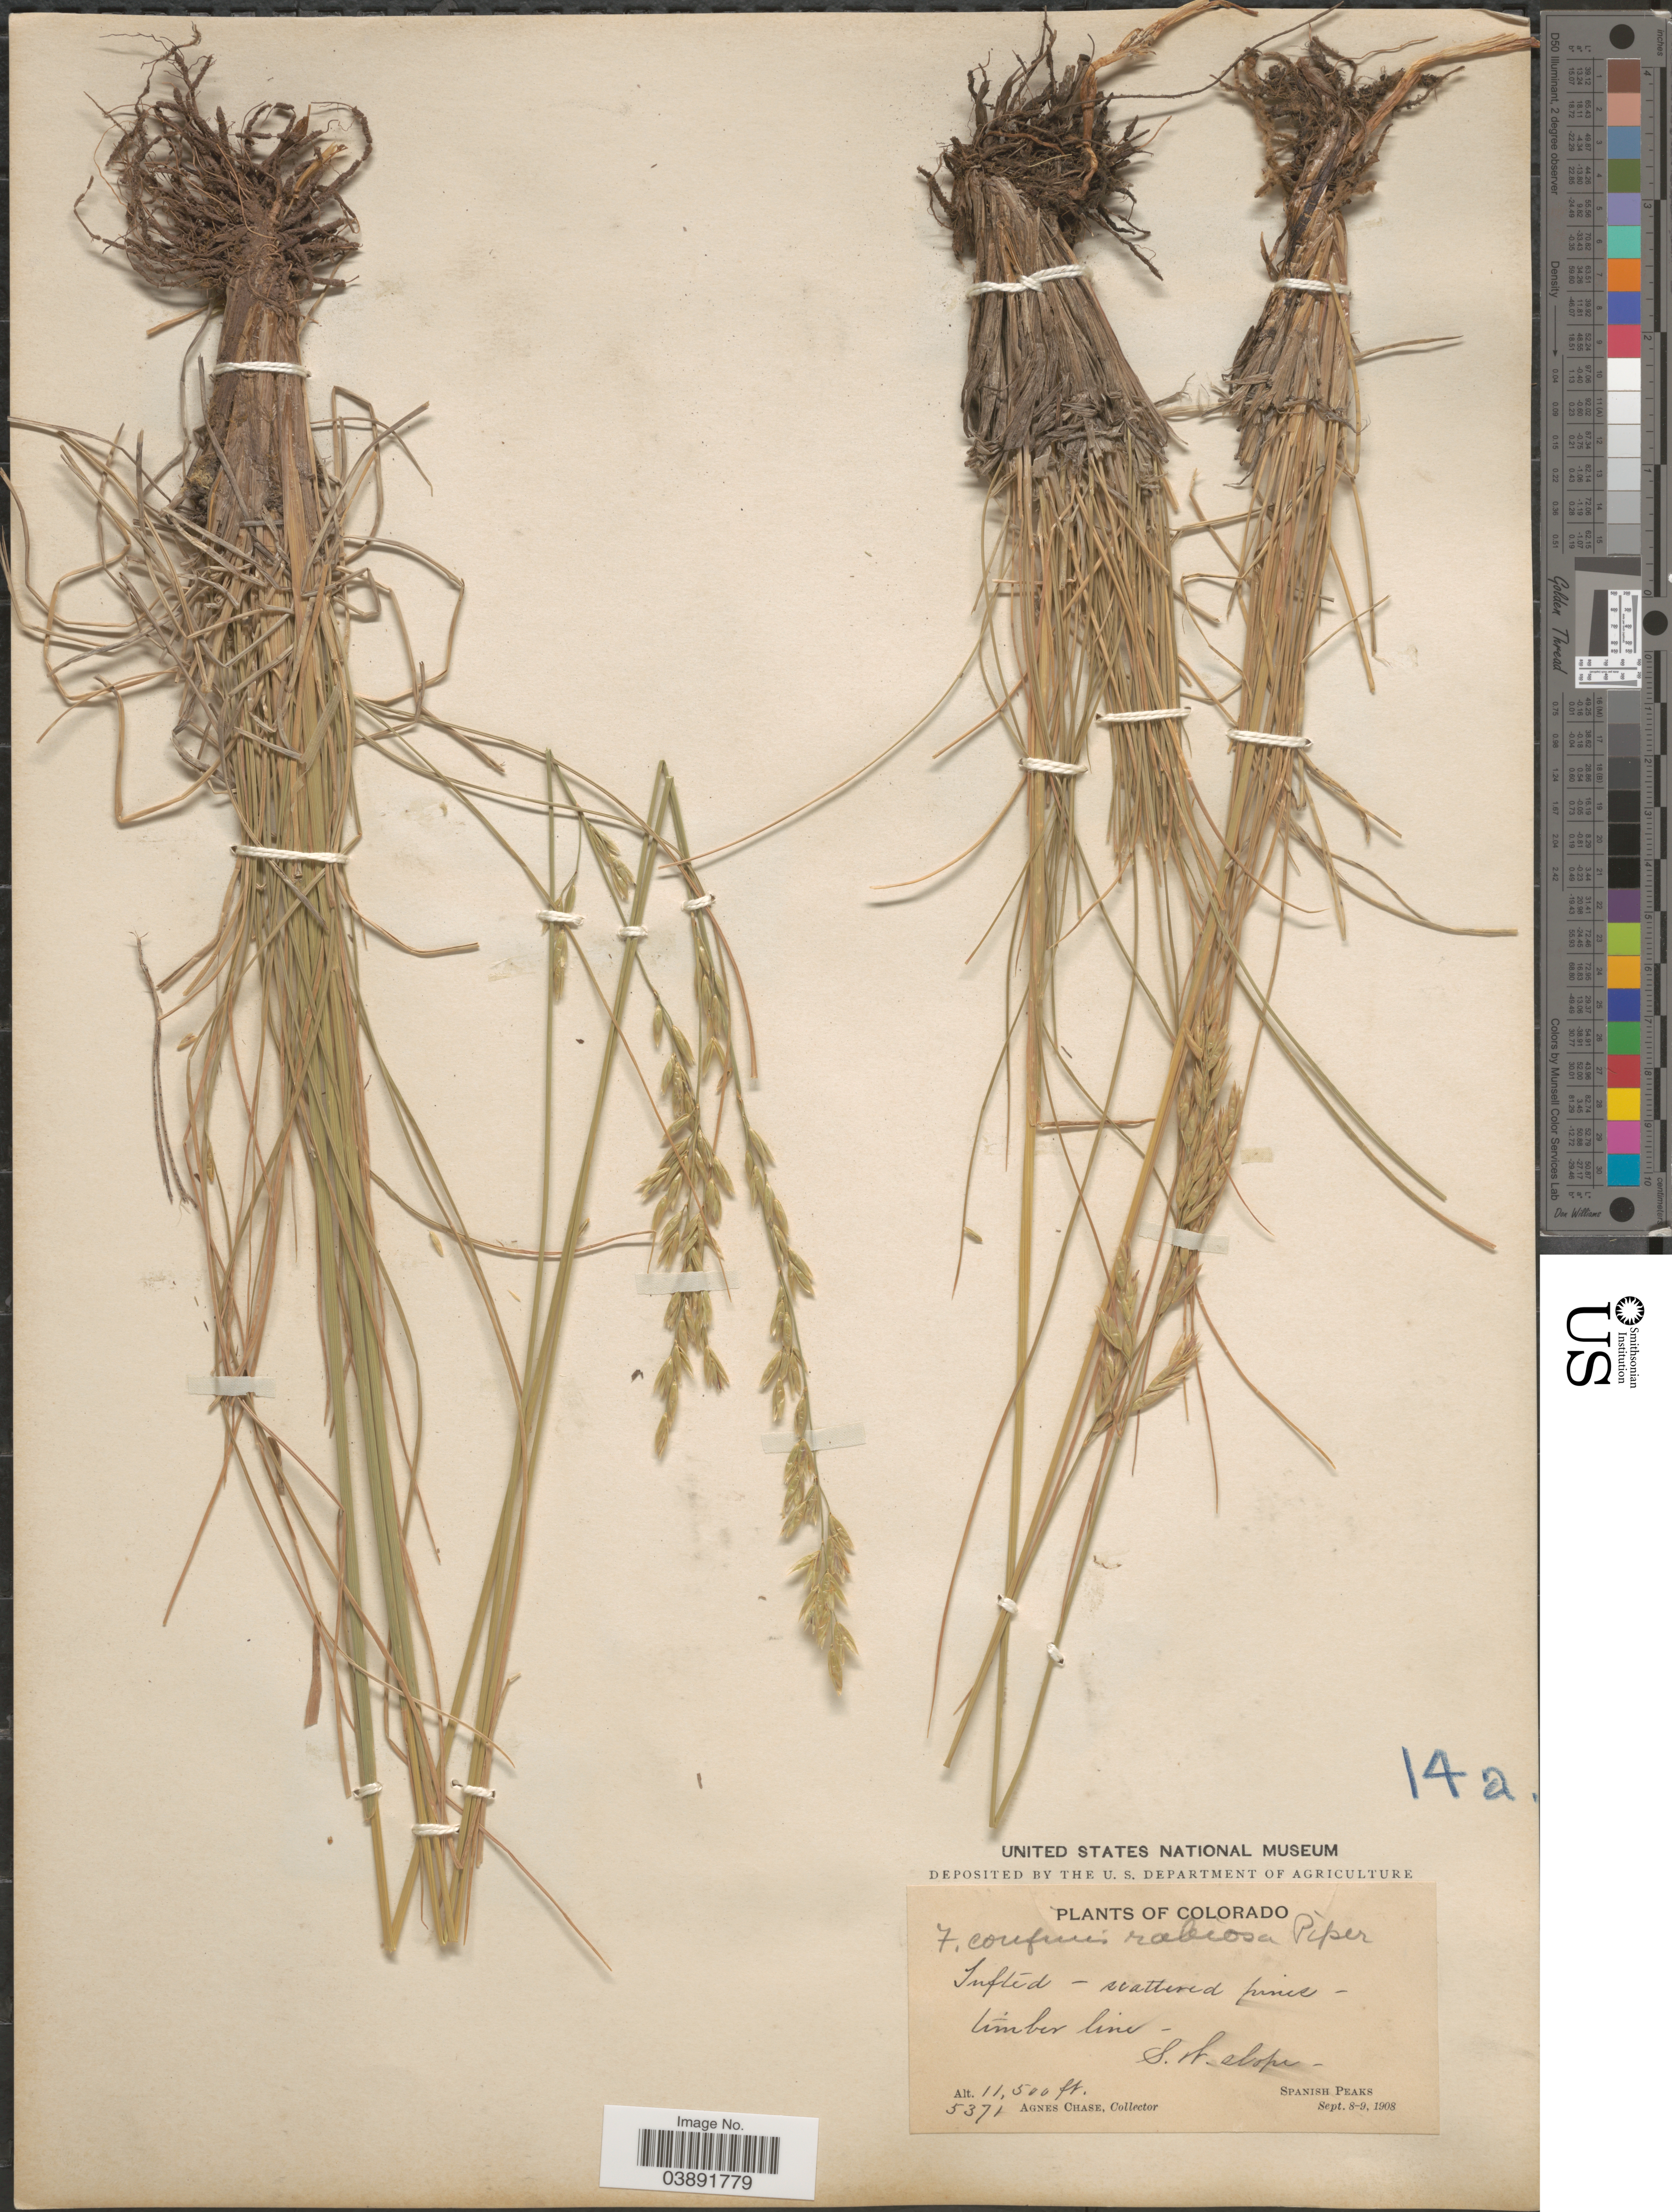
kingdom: Plantae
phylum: Tracheophyta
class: Liliopsida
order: Poales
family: Poaceae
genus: Hesperochloa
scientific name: Hesperochloa kingii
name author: (S. Watson) Rydb.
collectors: A. Chase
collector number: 5371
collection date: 1908-09-08/1908-09-09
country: United States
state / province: Colorado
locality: Timer line. S.W. slope. Spanish Peaks.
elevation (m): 3505